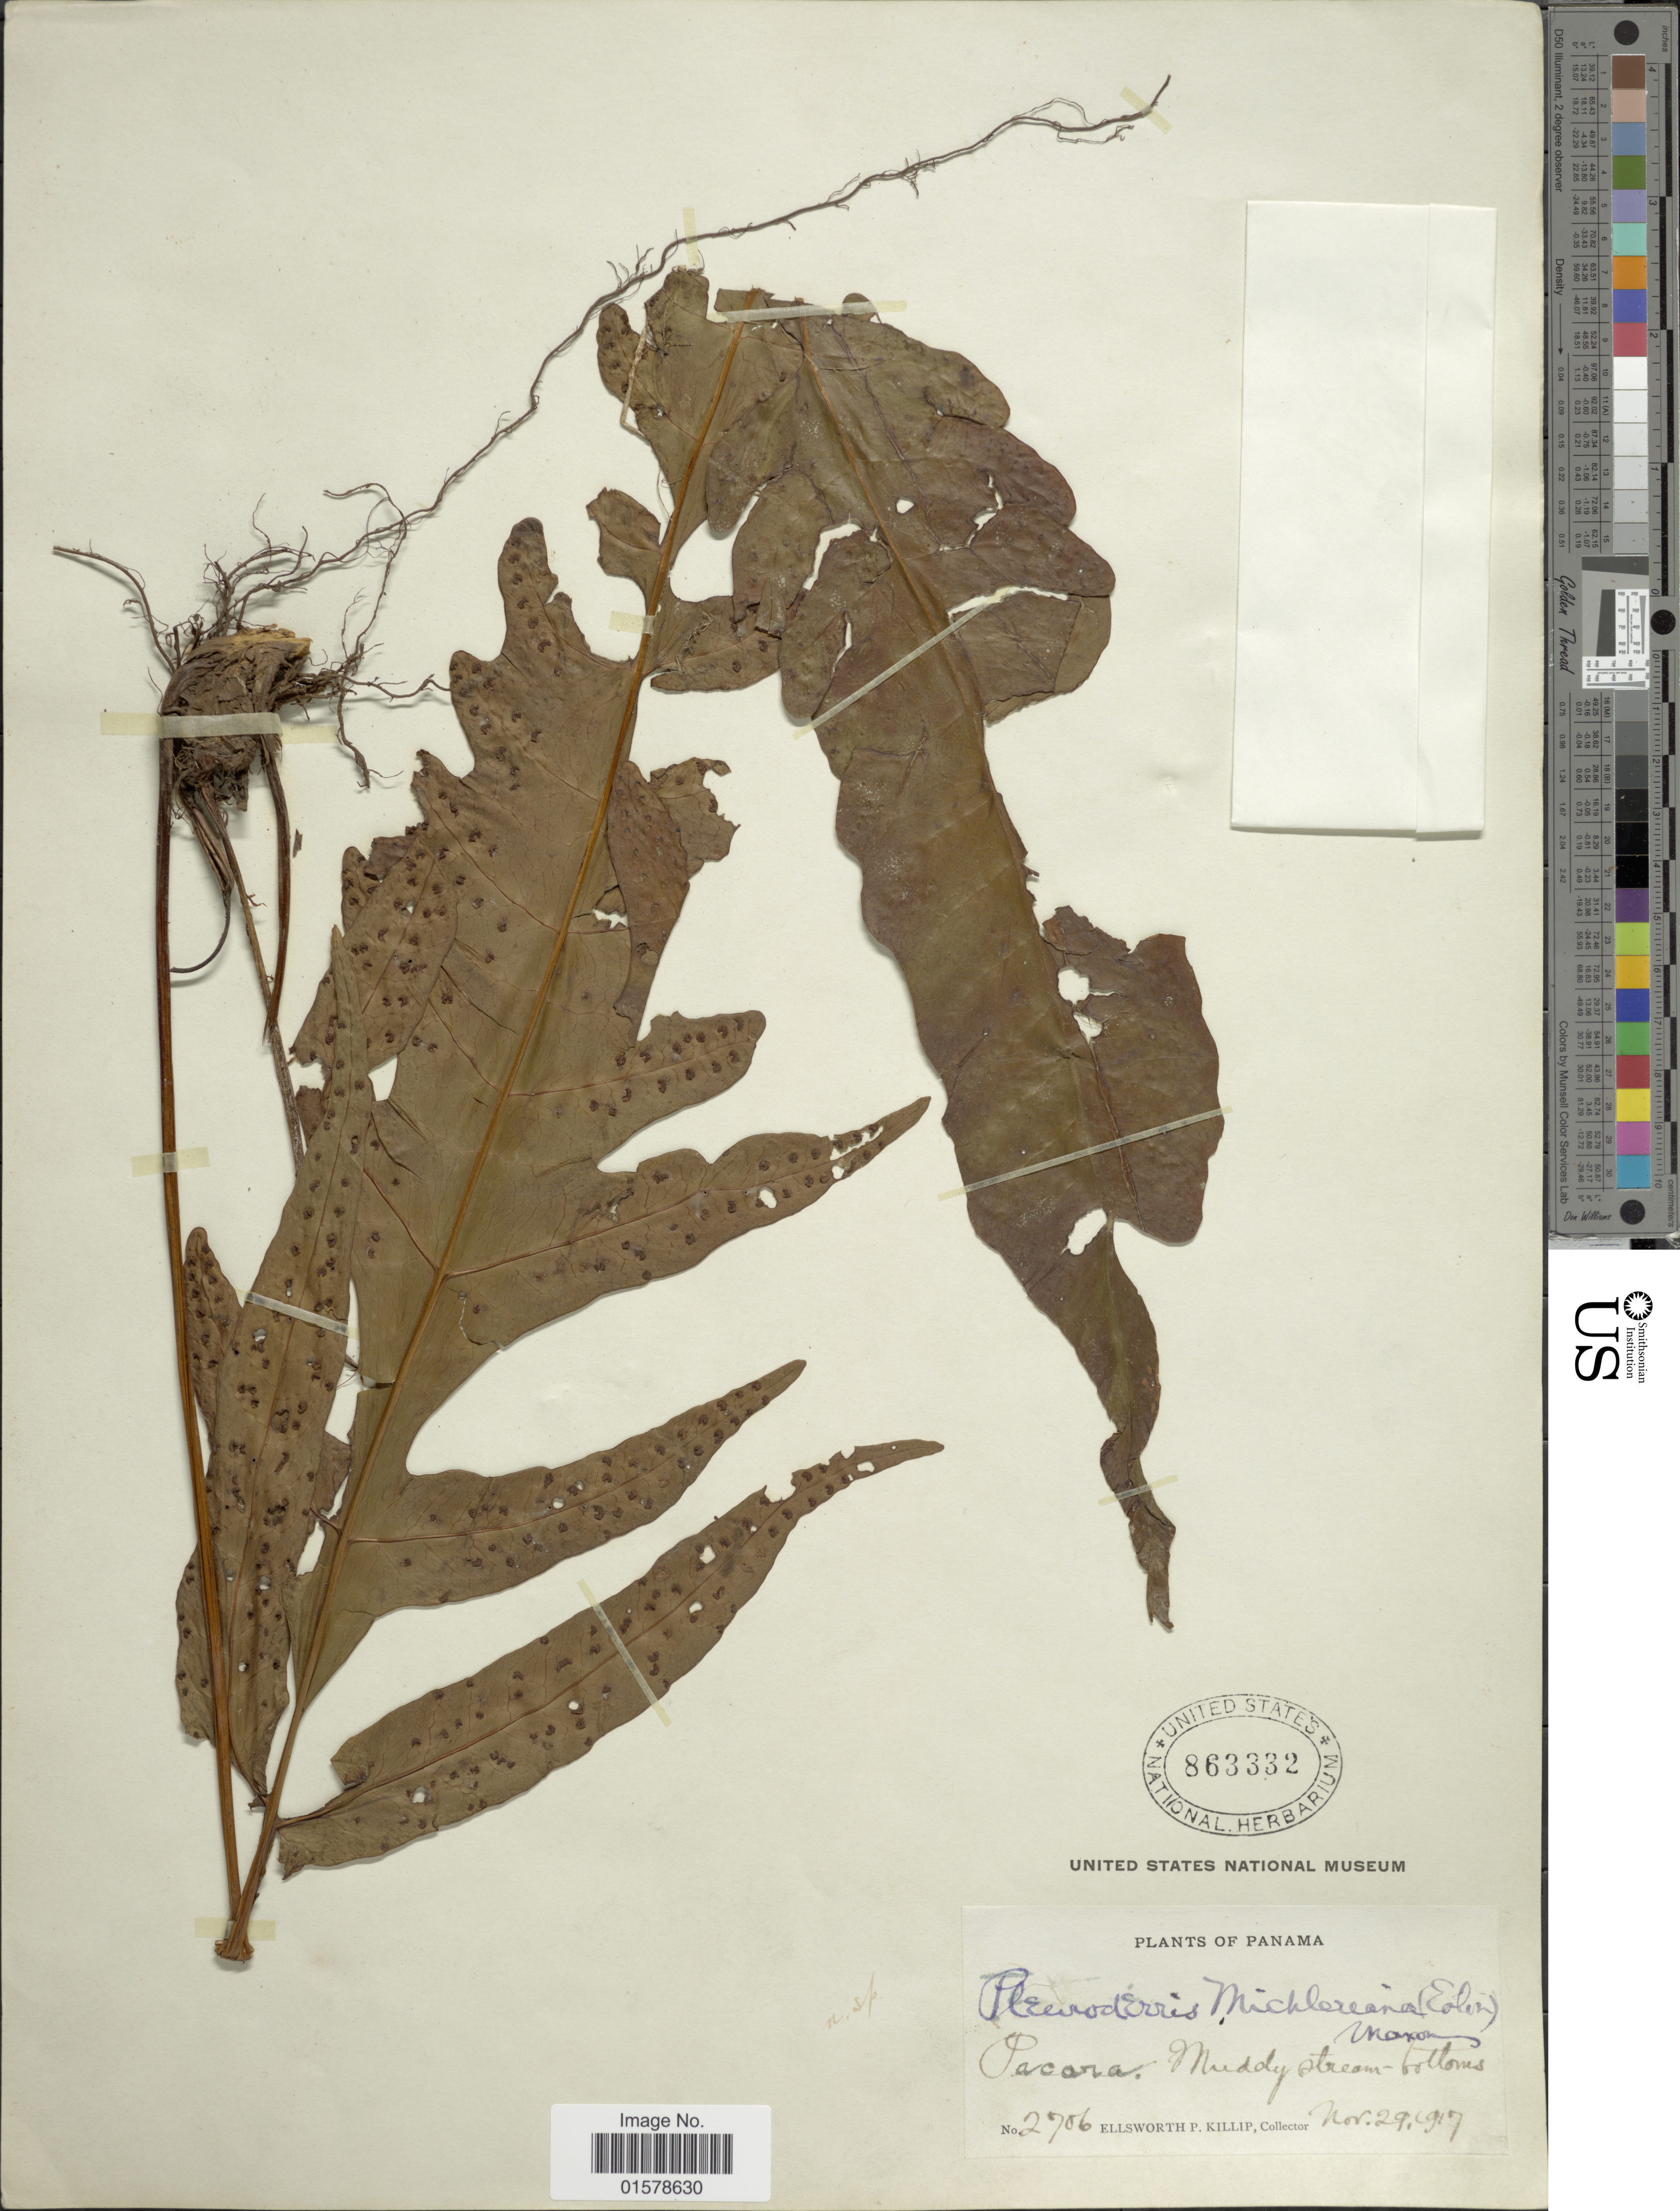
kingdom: Plantae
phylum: Tracheophyta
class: Polypodiopsida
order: Polypodiales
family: Tectariaceae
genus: Tectaria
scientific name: Tectaria x michleriana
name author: (D.C. Eaton) Lellinger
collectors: E. P. Killip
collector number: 2706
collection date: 1917-11-29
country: Panama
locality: Pacora. Muddy stream bottoms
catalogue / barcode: US 863332